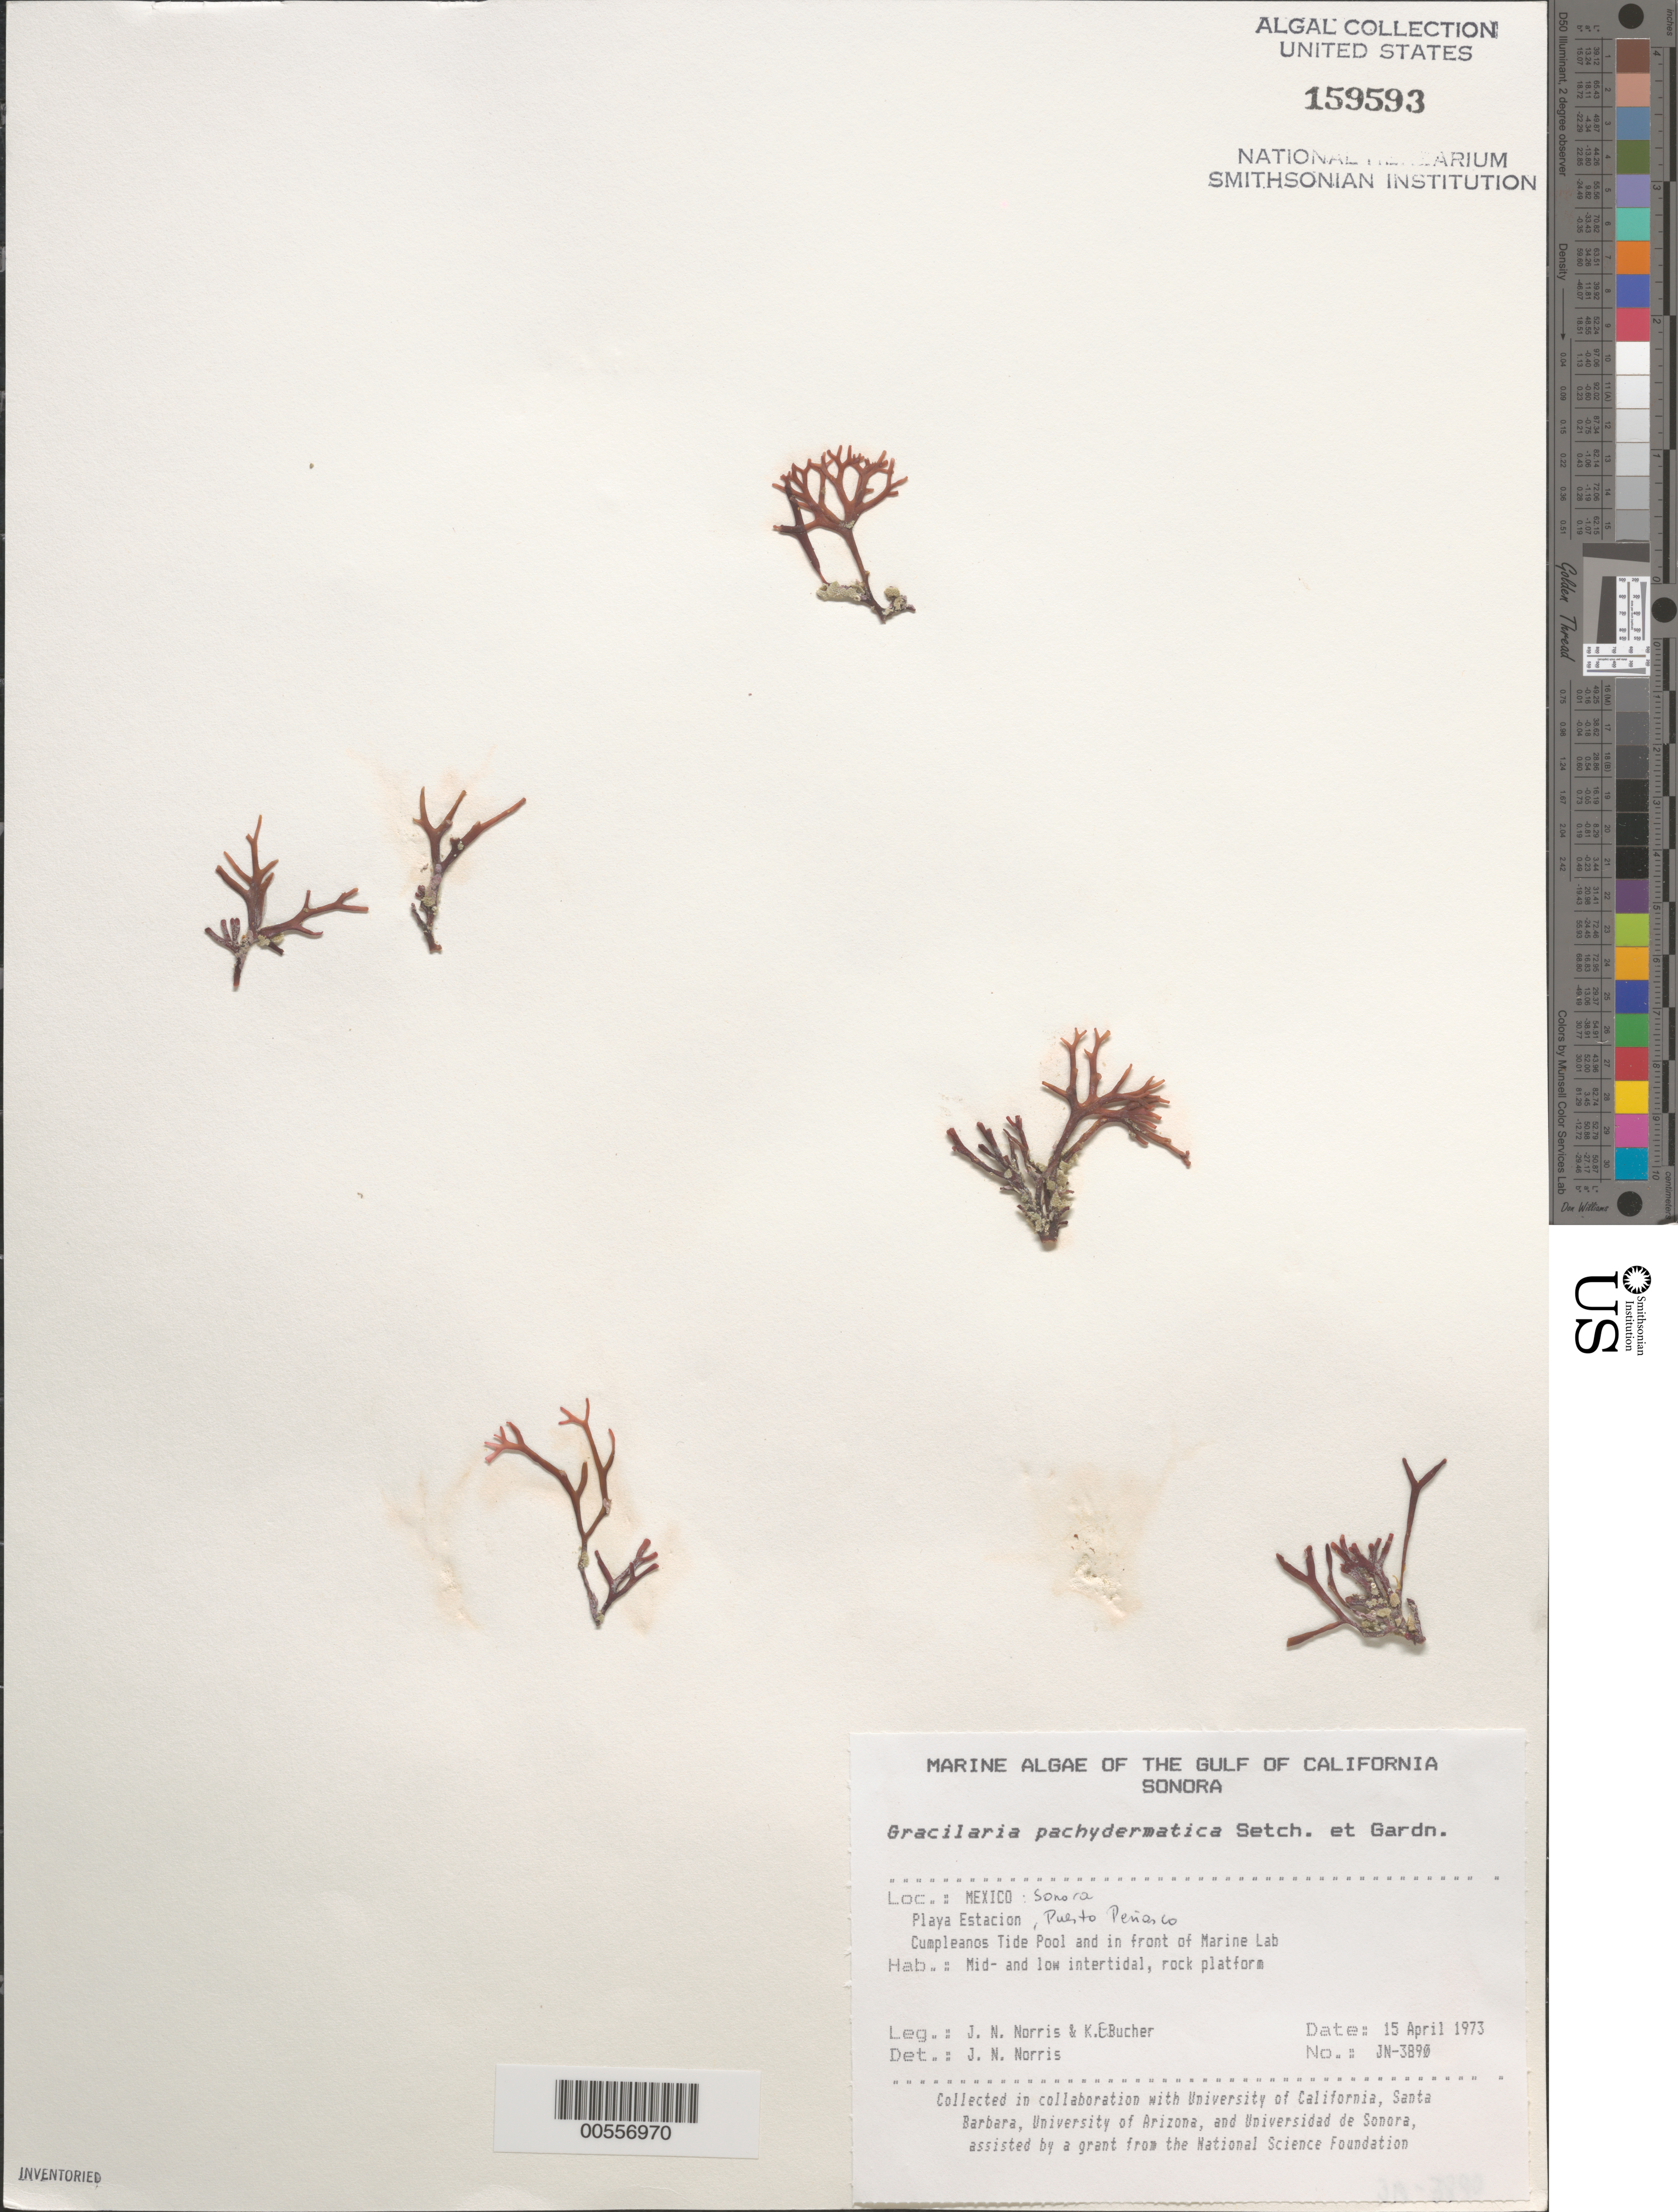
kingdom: Plantae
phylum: Rhodophyta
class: Florideophyceae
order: Gracilariales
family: Gracilariaceae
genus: Gracilaria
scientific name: Gracilaria pachydermatica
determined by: Norris, James N.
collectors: J. N. Norris & K. E. Bucher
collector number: JN-3890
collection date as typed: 15 Apr 1973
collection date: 1973-04-15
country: Mexico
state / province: Sonora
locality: Playa Estacion, Puerto Penasco, Cumpleanos tide pool and marine station shore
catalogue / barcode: US 159593